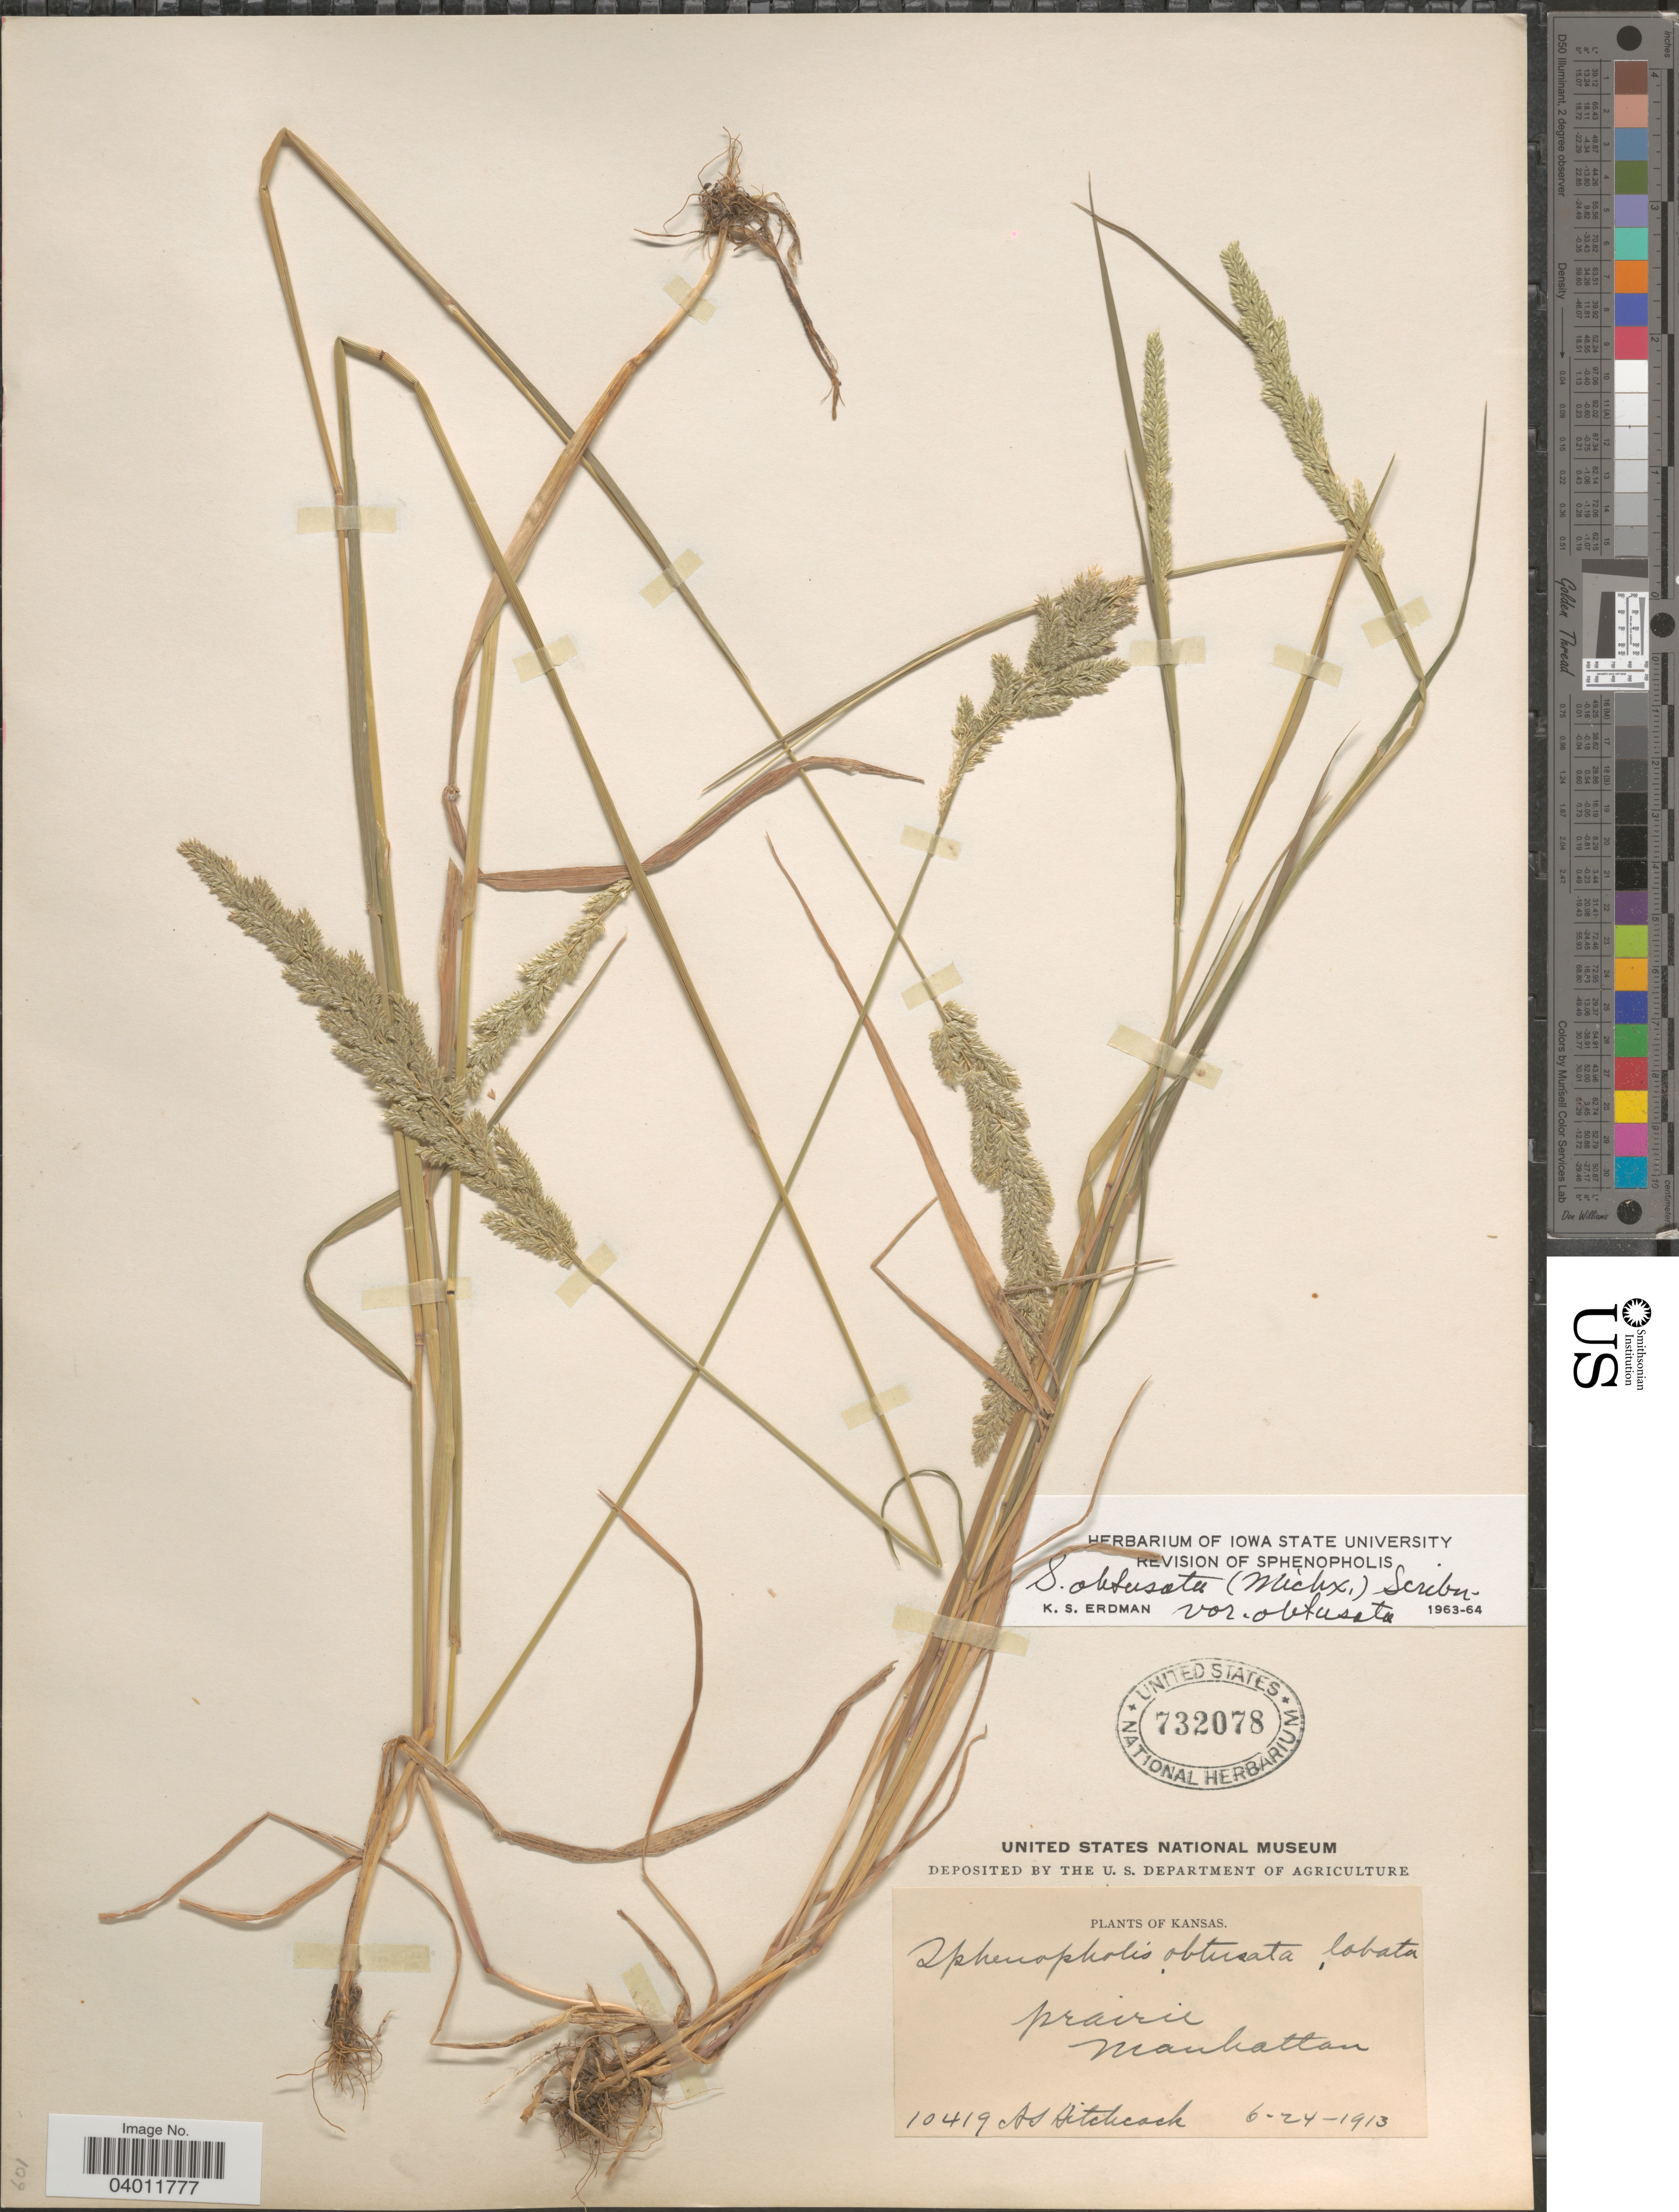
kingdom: Plantae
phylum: Tracheophyta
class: Liliopsida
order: Poales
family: Poaceae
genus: Sphenopholis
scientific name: Sphenopholis obtusata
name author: (Michx.) Scribn.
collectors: A. S. Hitchcock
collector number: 10419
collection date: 1913-06-24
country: United States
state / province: Kansas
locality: Prairie, Manhattan.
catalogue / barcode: US 732078